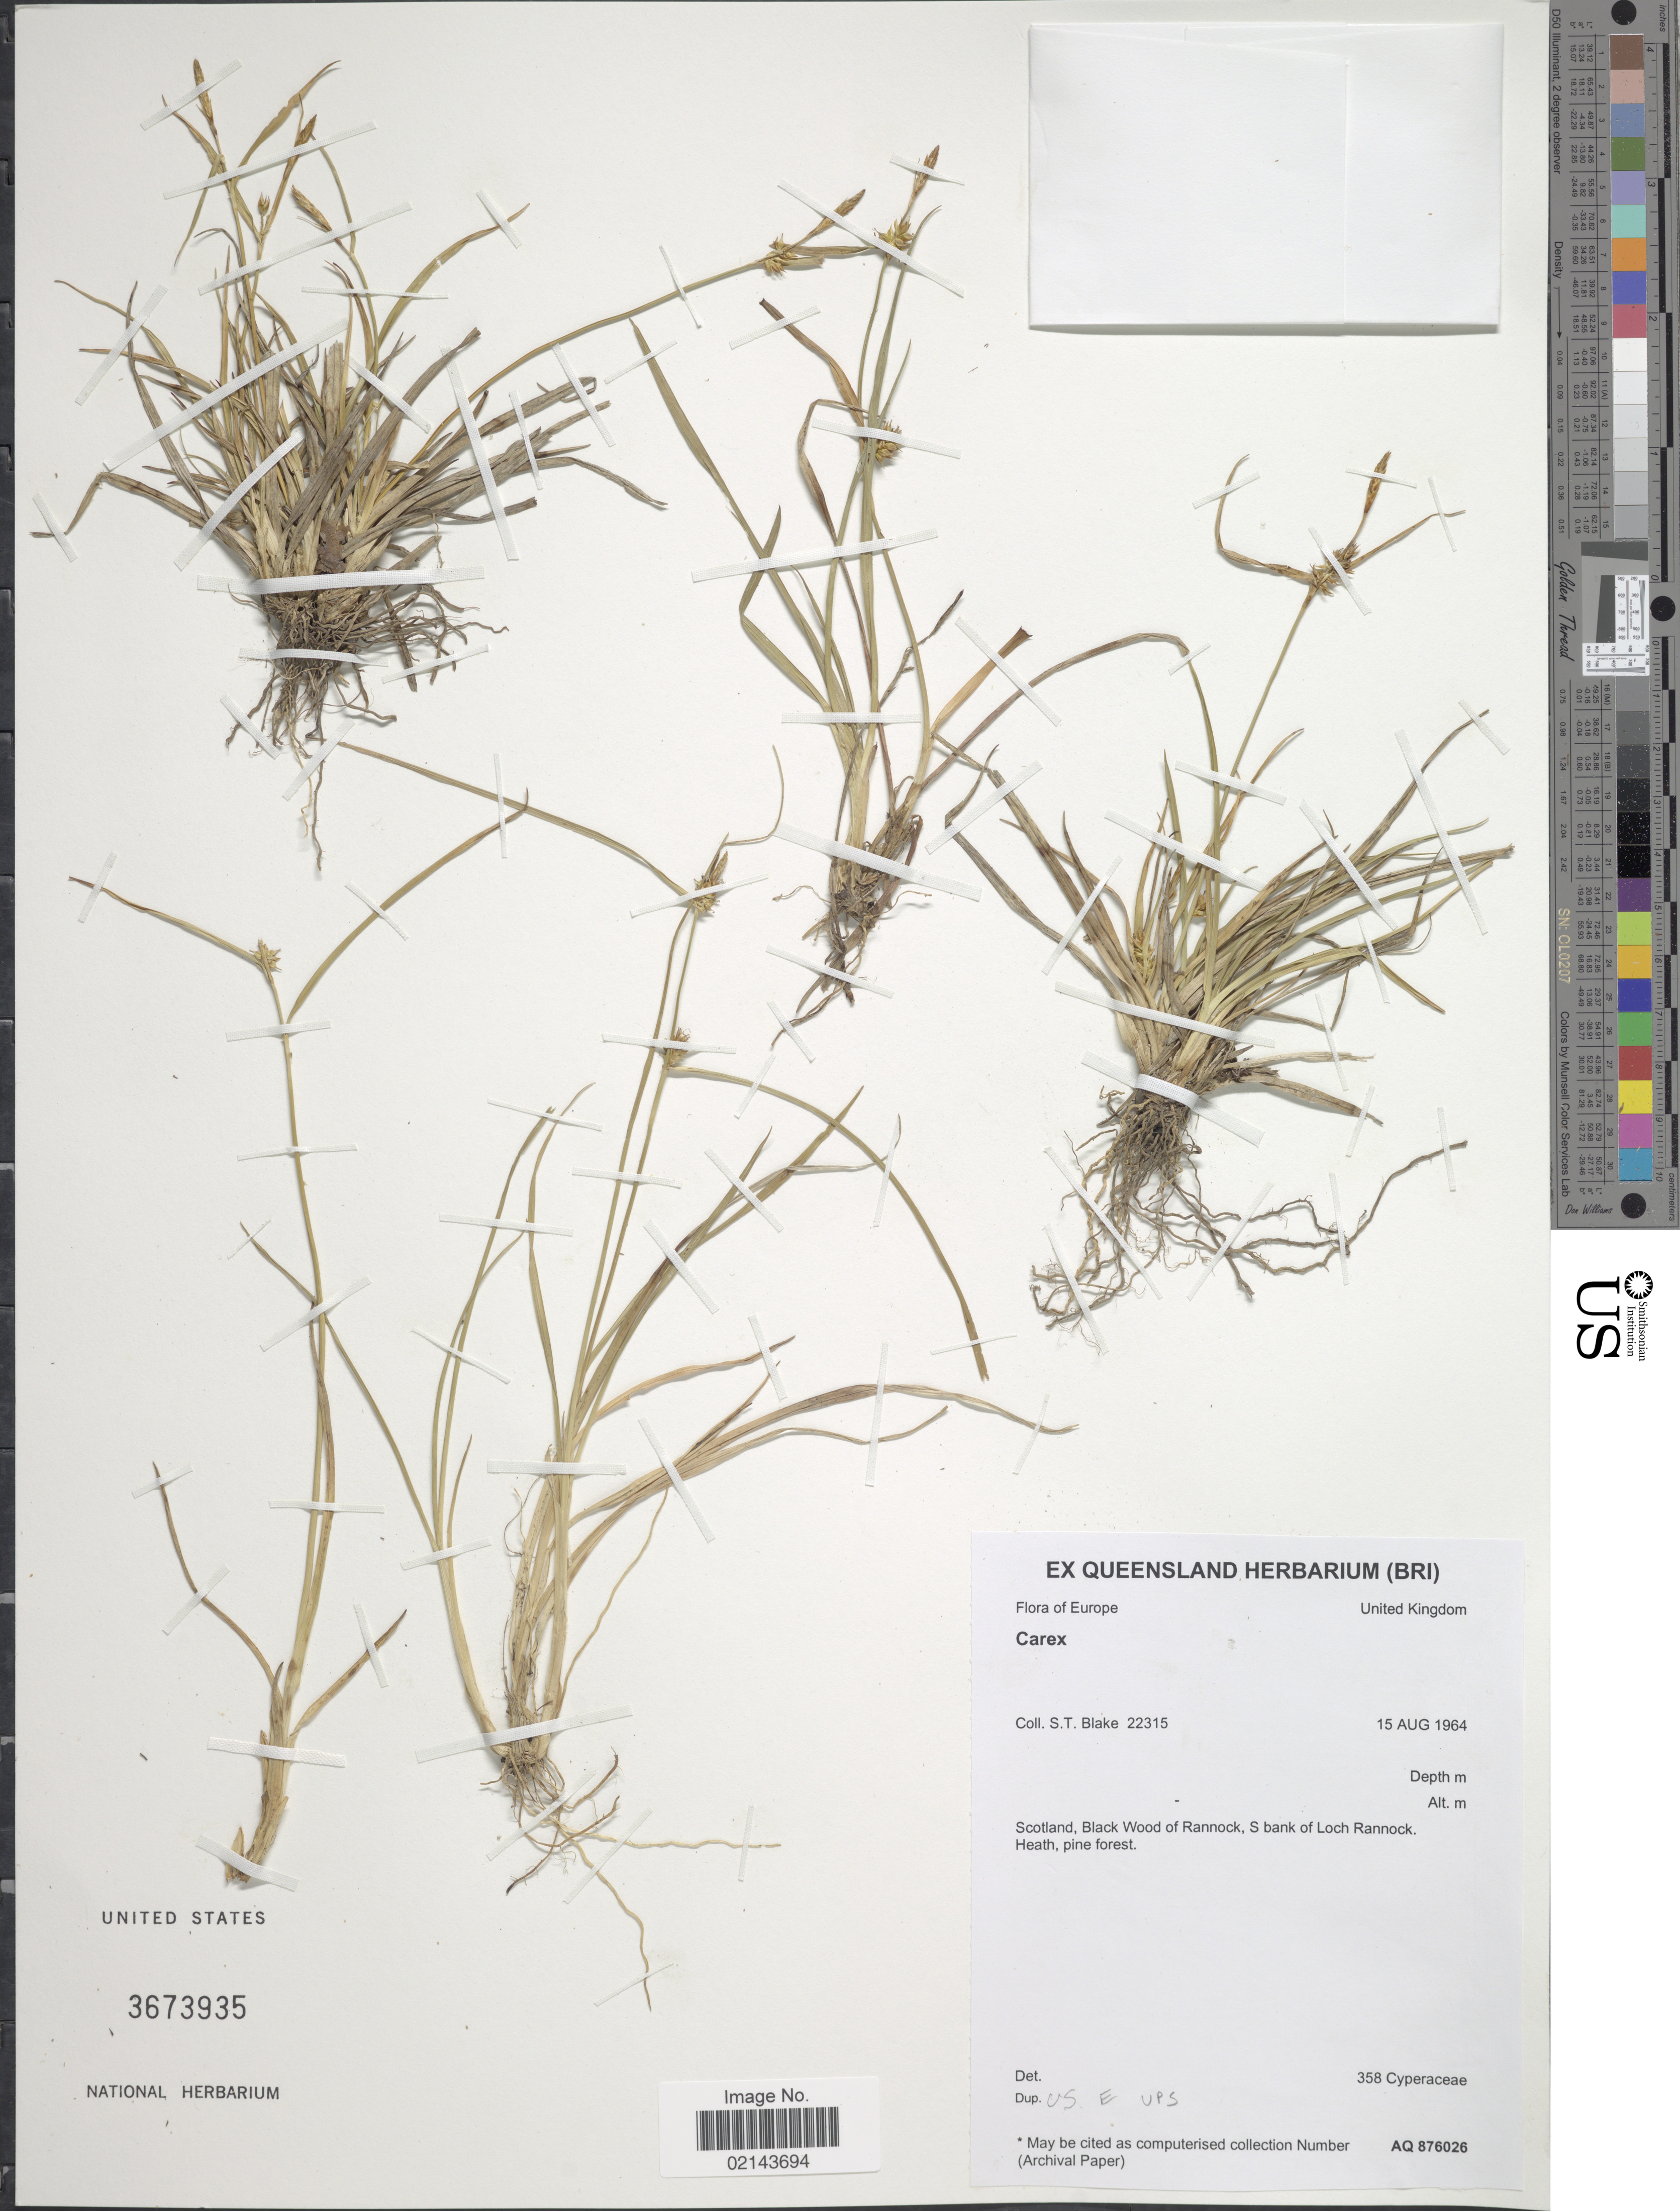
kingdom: Plantae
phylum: Tracheophyta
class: Liliopsida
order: Poales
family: Cyperaceae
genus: Carex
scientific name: Carex sp.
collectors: S. T. Blake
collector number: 22315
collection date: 1964-08-15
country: United Kingdom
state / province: Scotland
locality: Black Wood of Rannock, S bank of Loch Rannock. Heat, pine forest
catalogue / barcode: US 3673935